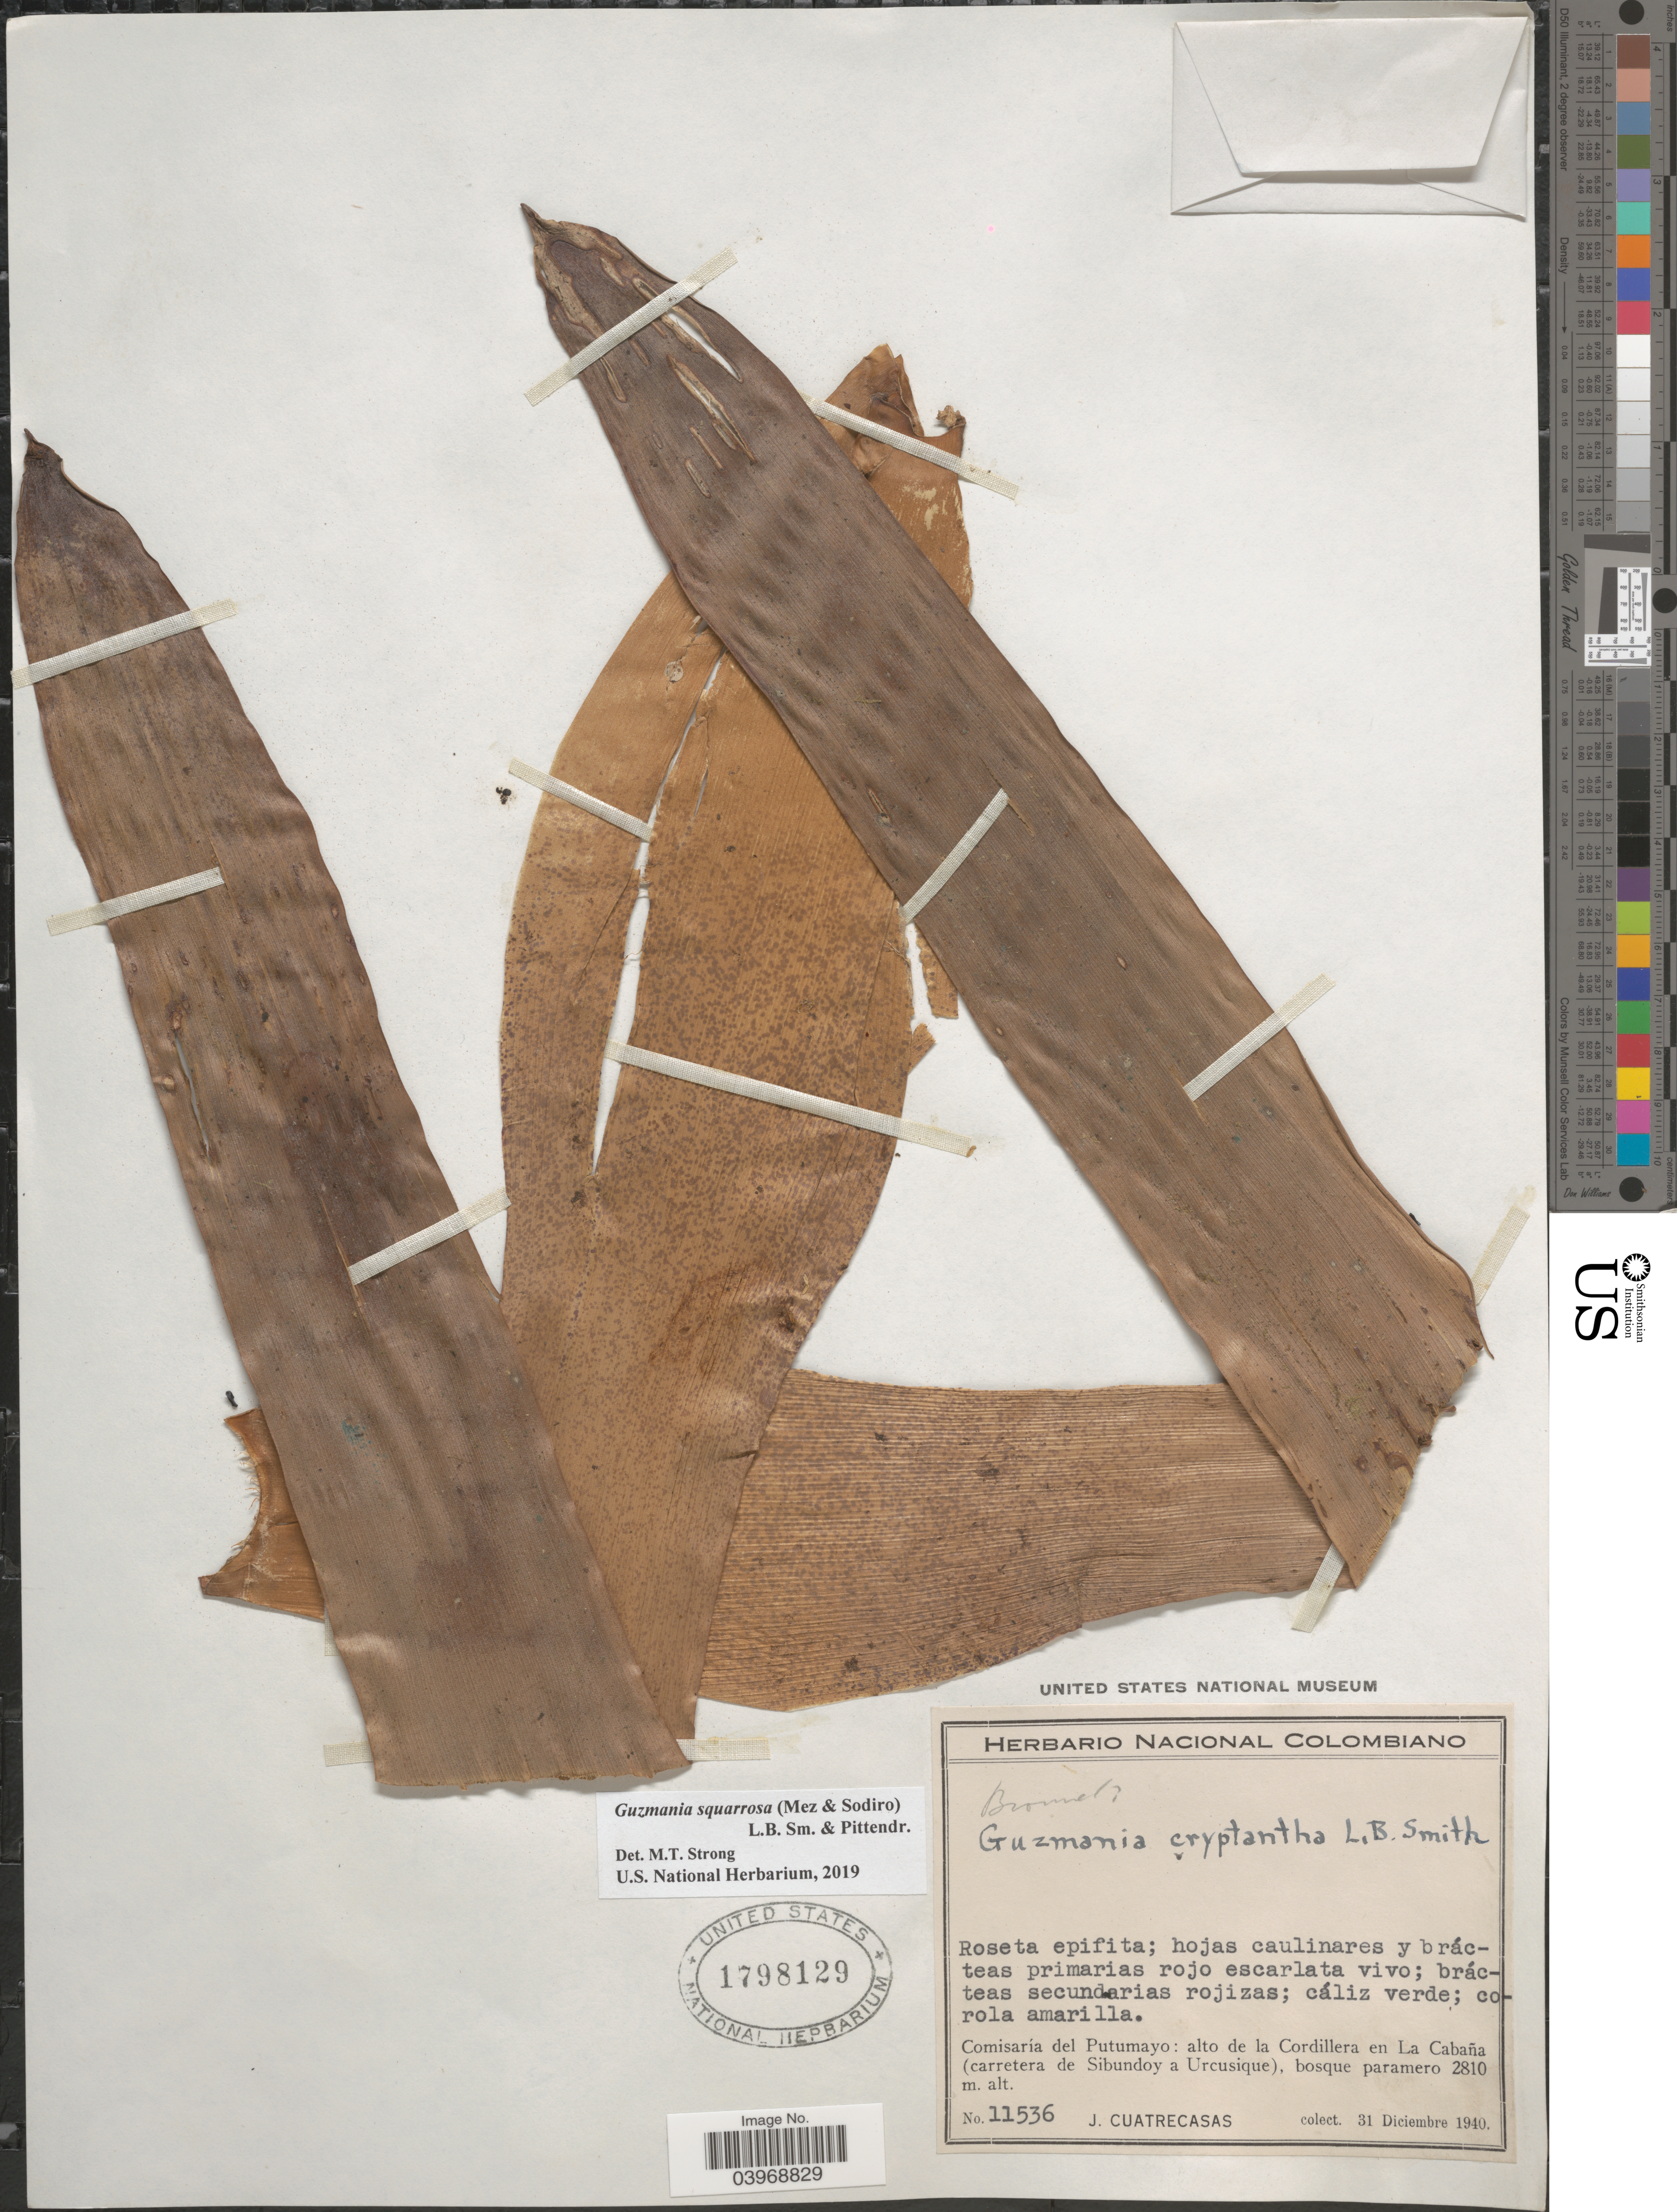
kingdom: Plantae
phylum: Tracheophyta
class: Liliopsida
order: Poales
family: Bromeliaceae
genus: Guzmania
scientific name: Guzmania squarrosa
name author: (Mez & Sodiro) L.B. Sm. & Pittendr.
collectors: J. Cuatrecasas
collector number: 11536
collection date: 1940-12-31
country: Colombia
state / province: Putumayo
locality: Comisaría del Putumayo: alto de la Cordillera en La Cabaña (carretera de Sibundoy a Urcusique), bosque paramero.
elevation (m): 2810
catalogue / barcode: US 1798129